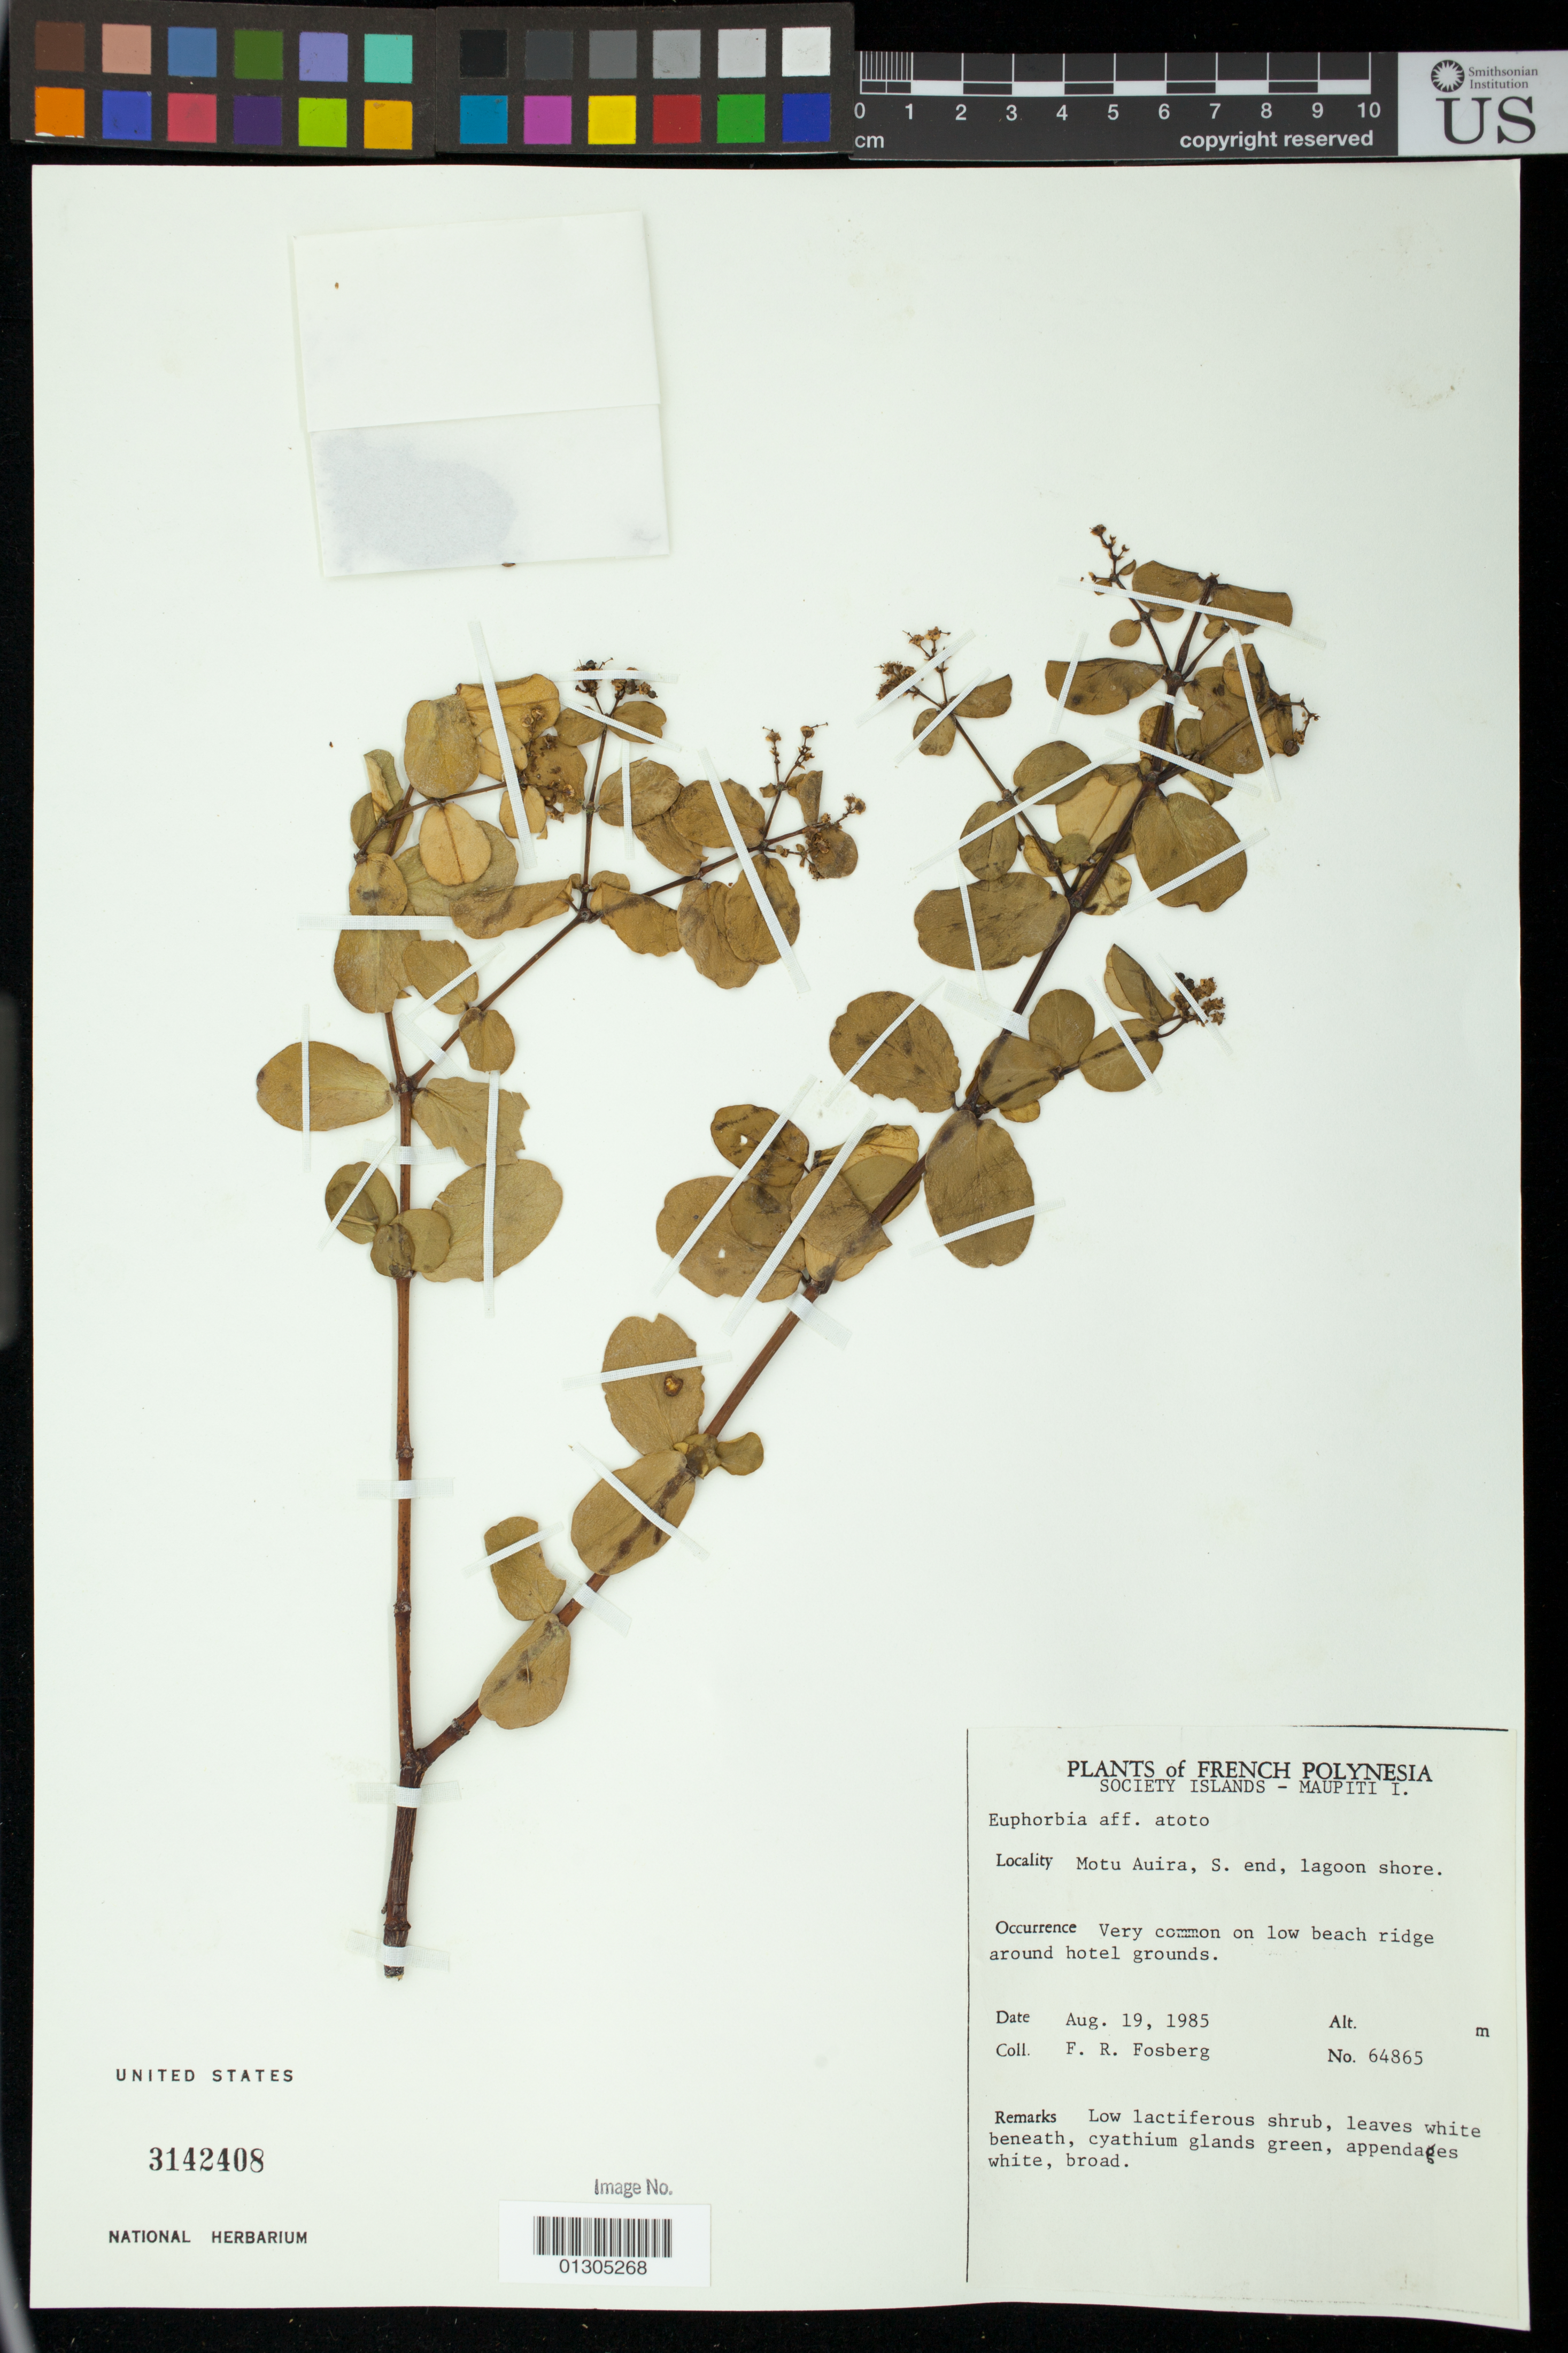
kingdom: Plantae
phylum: Tracheophyta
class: Magnoliopsida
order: Malpighiales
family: Euphorbiaceae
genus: Euphorbia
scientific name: Euphorbia atoto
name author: G. Forst.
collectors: F. R. Fosberg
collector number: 64865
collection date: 1985-08-19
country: French Polynesia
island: Maupiti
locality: Society Islands- Maupiti I. Motu Auira, S. end, lagoon shore.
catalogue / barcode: US 3142408